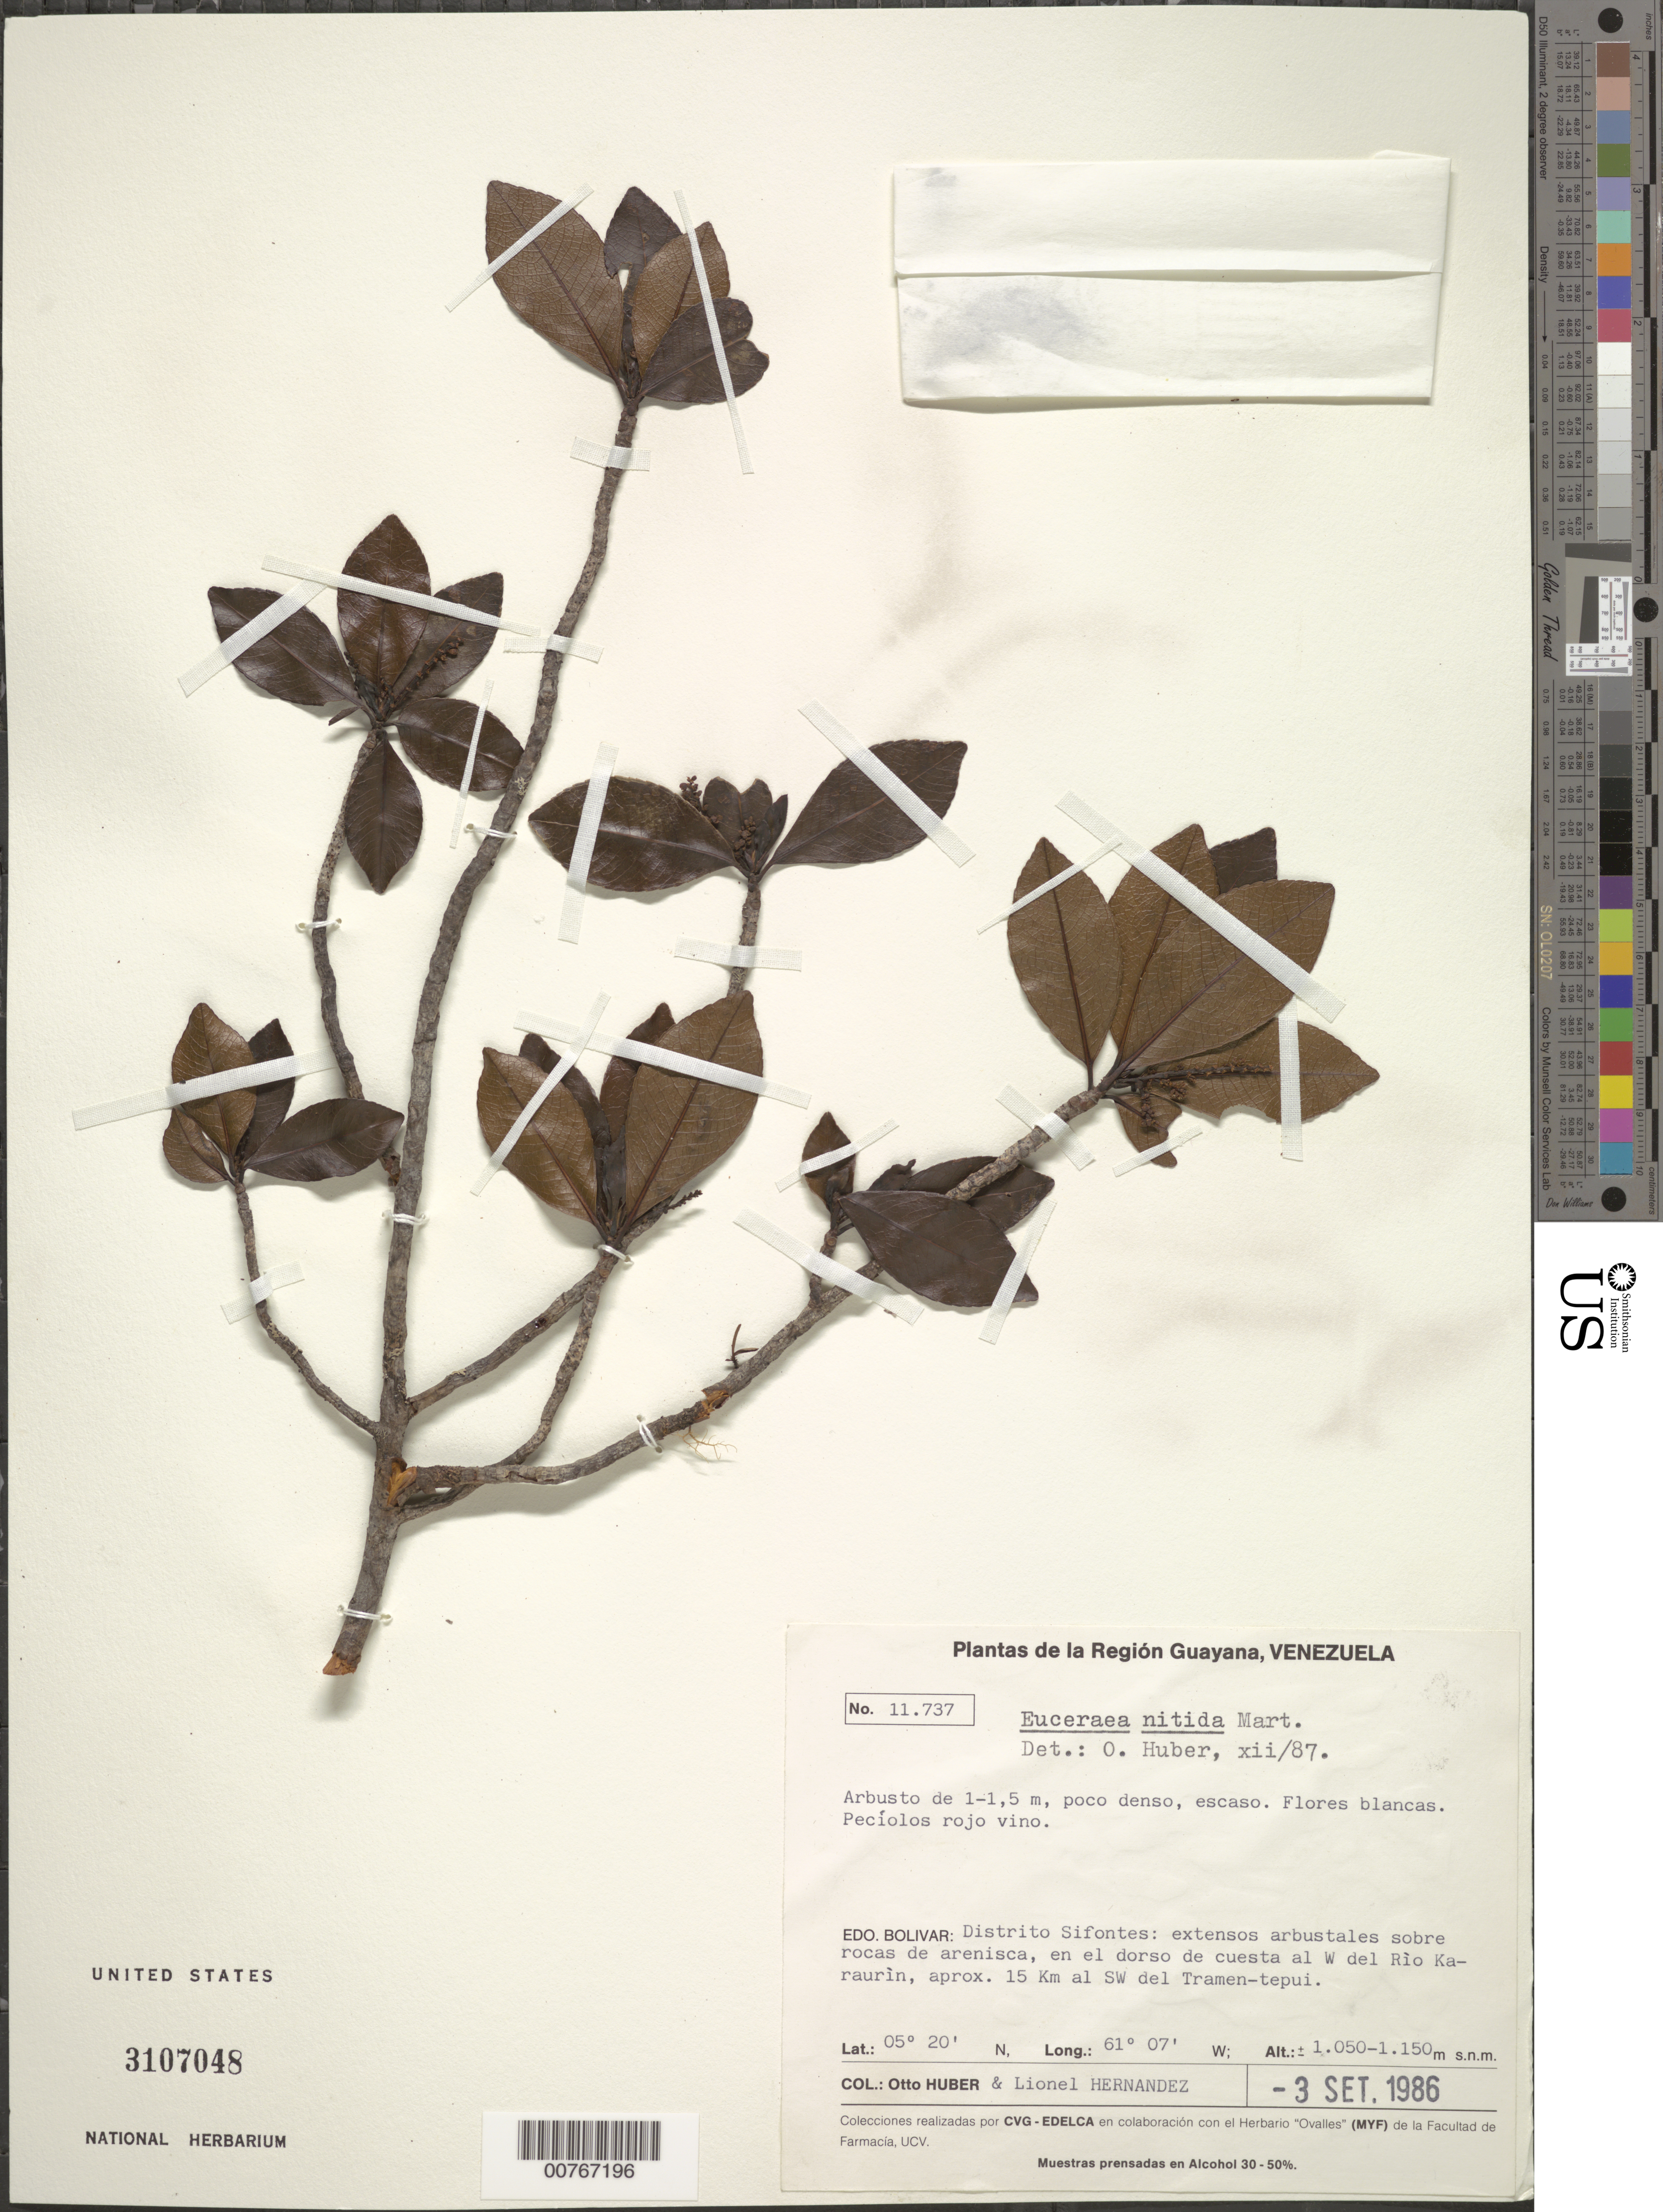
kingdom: Plantae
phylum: Tracheophyta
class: Magnoliopsida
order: Malpighiales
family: Salicaceae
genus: Casearia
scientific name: Casearia euceraea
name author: Mestier et al.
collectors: O. Huber & L. Hernández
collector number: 11737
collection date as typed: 3-Sep-86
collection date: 1986-09-03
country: Venezuela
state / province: Bolívar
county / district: Sifontes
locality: Río Karaurín, W of, 12 km SW del Tramen-tepuí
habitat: Extensos arbustales sobre rocas de arenisca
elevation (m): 1050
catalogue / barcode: US 3107048